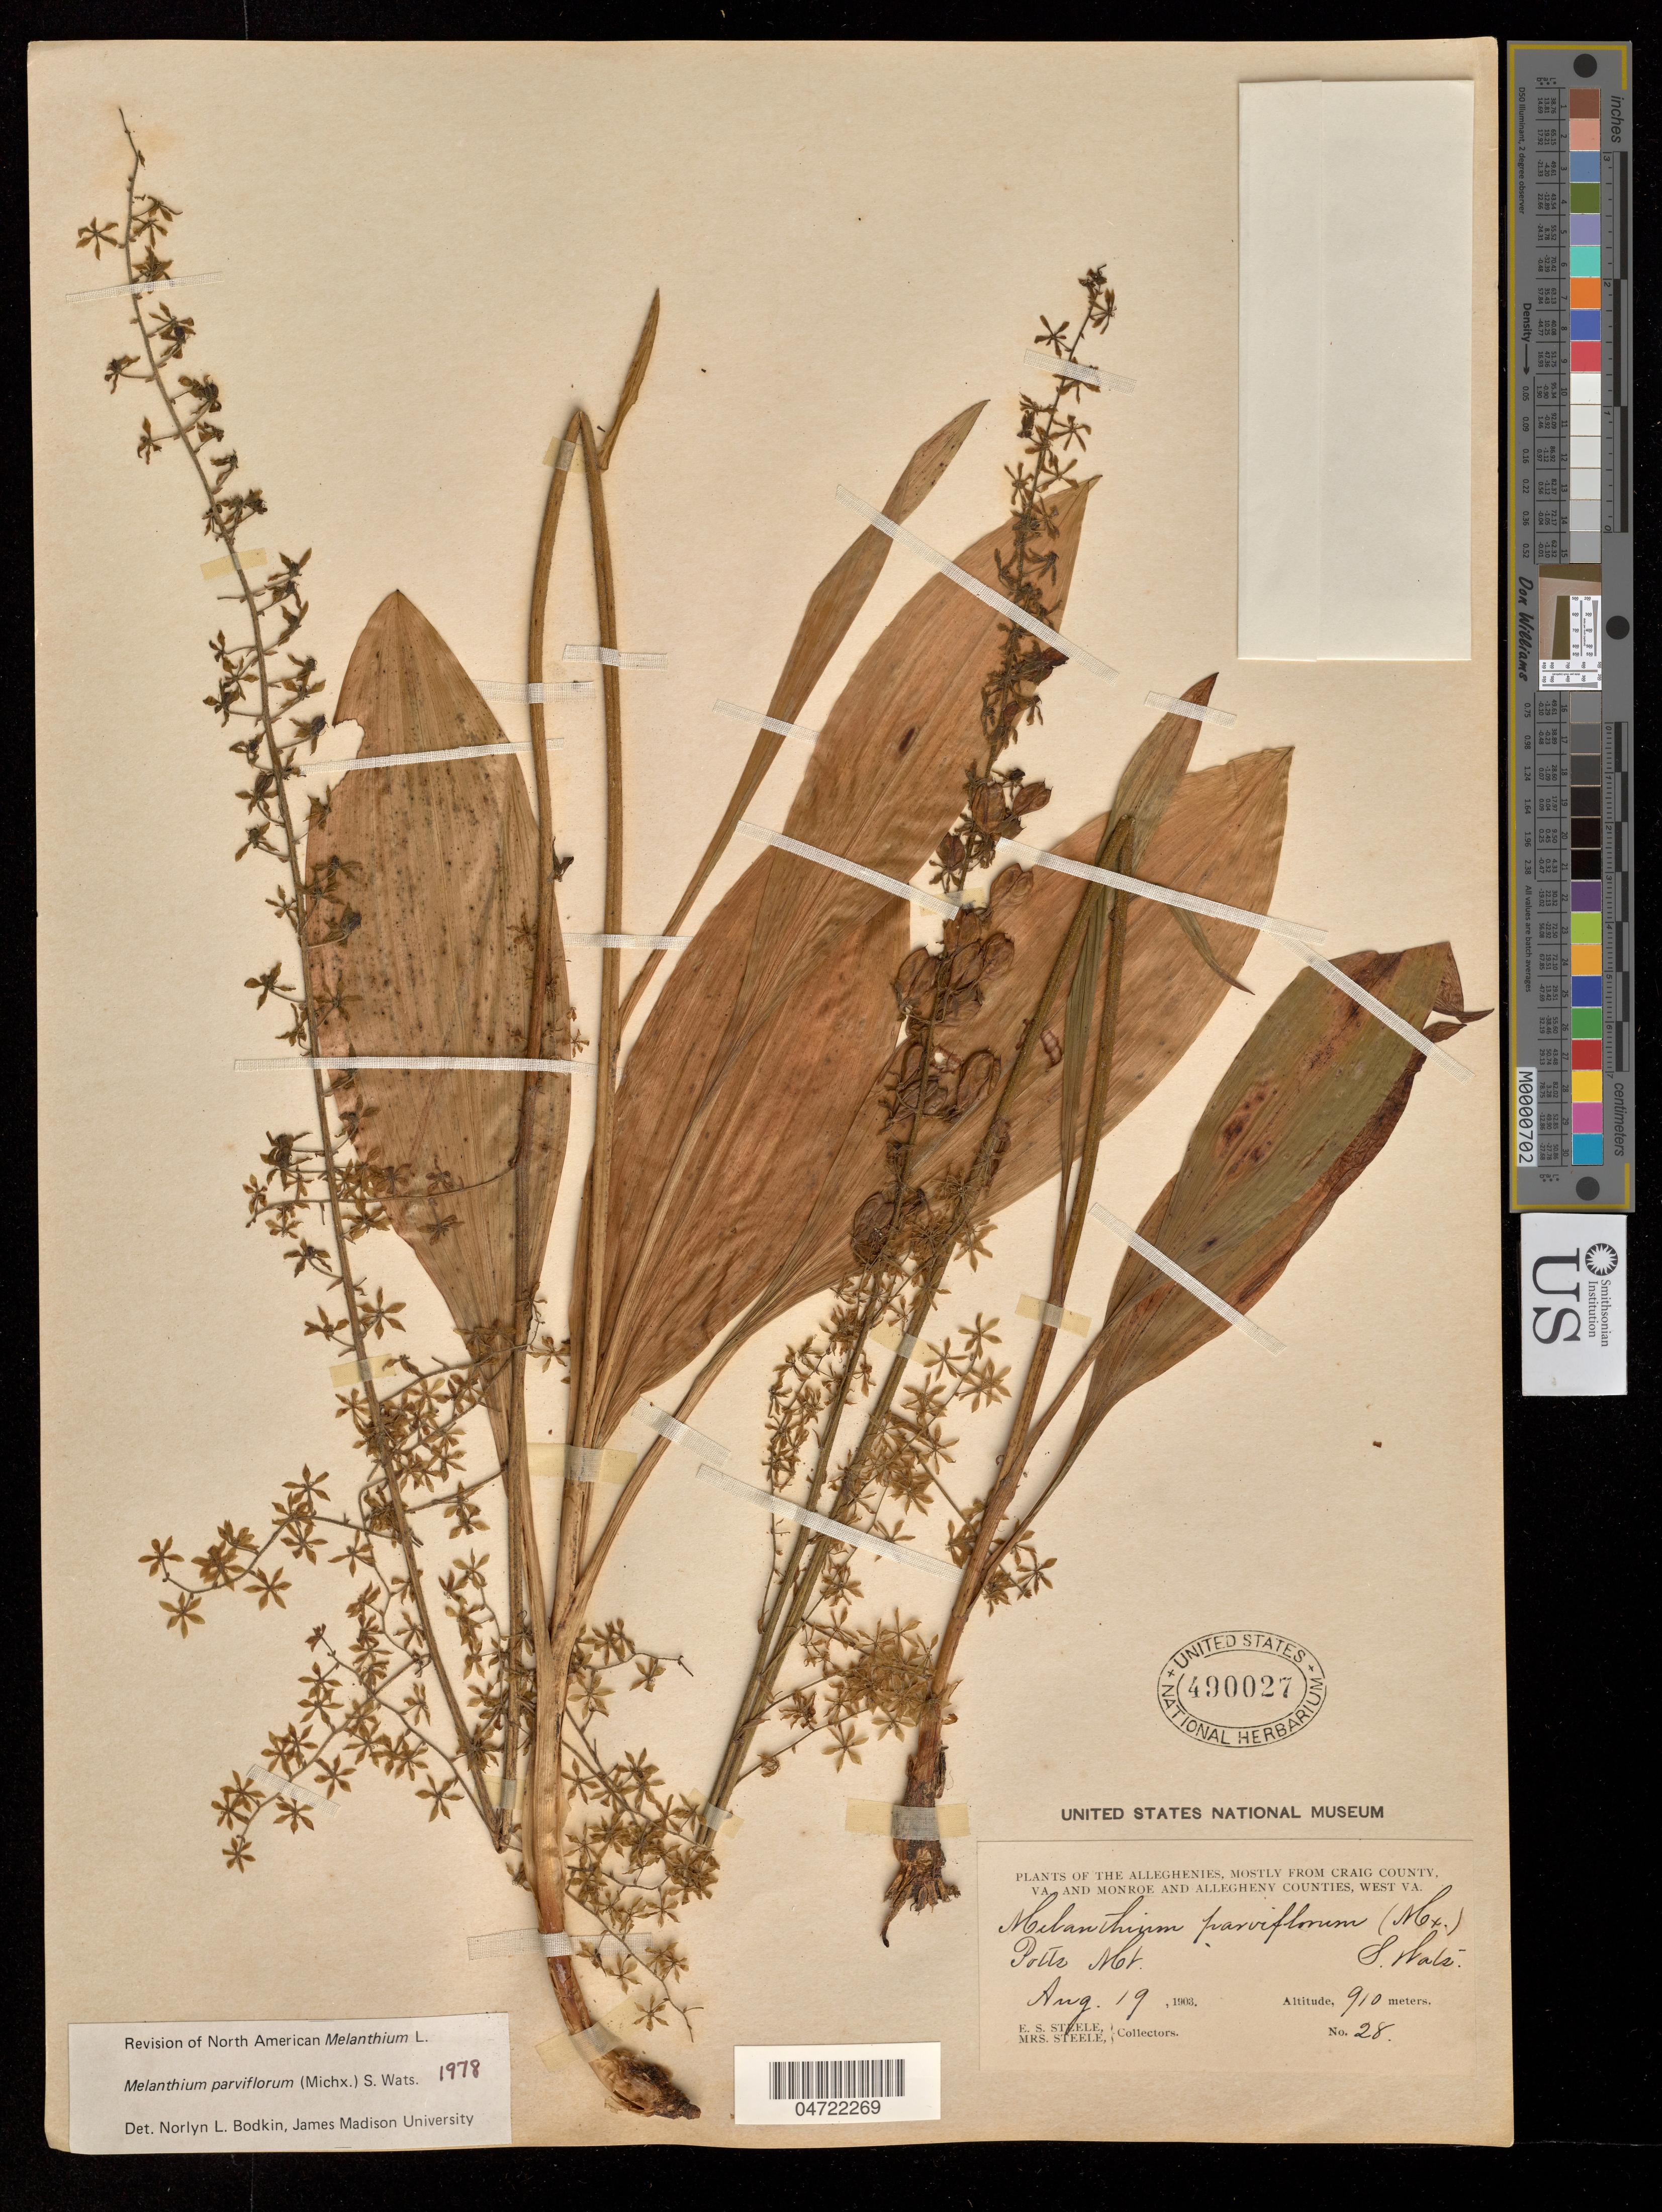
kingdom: Plantae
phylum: Tracheophyta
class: Liliopsida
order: Liliales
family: Melanthiaceae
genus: Melanthium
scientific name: Melanthium parviflorum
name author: (Michx.) S. Watson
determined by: Bodkin, N. L.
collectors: E. Steele & Mrs. E. S. Steele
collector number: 28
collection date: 1903-08-19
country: United States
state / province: Virginia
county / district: Craig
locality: The Alleghenies, Mostly from Craig County, VA, And Monroe and Allegheny Counties, West VA, Pottr Mt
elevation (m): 910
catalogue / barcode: US 490027